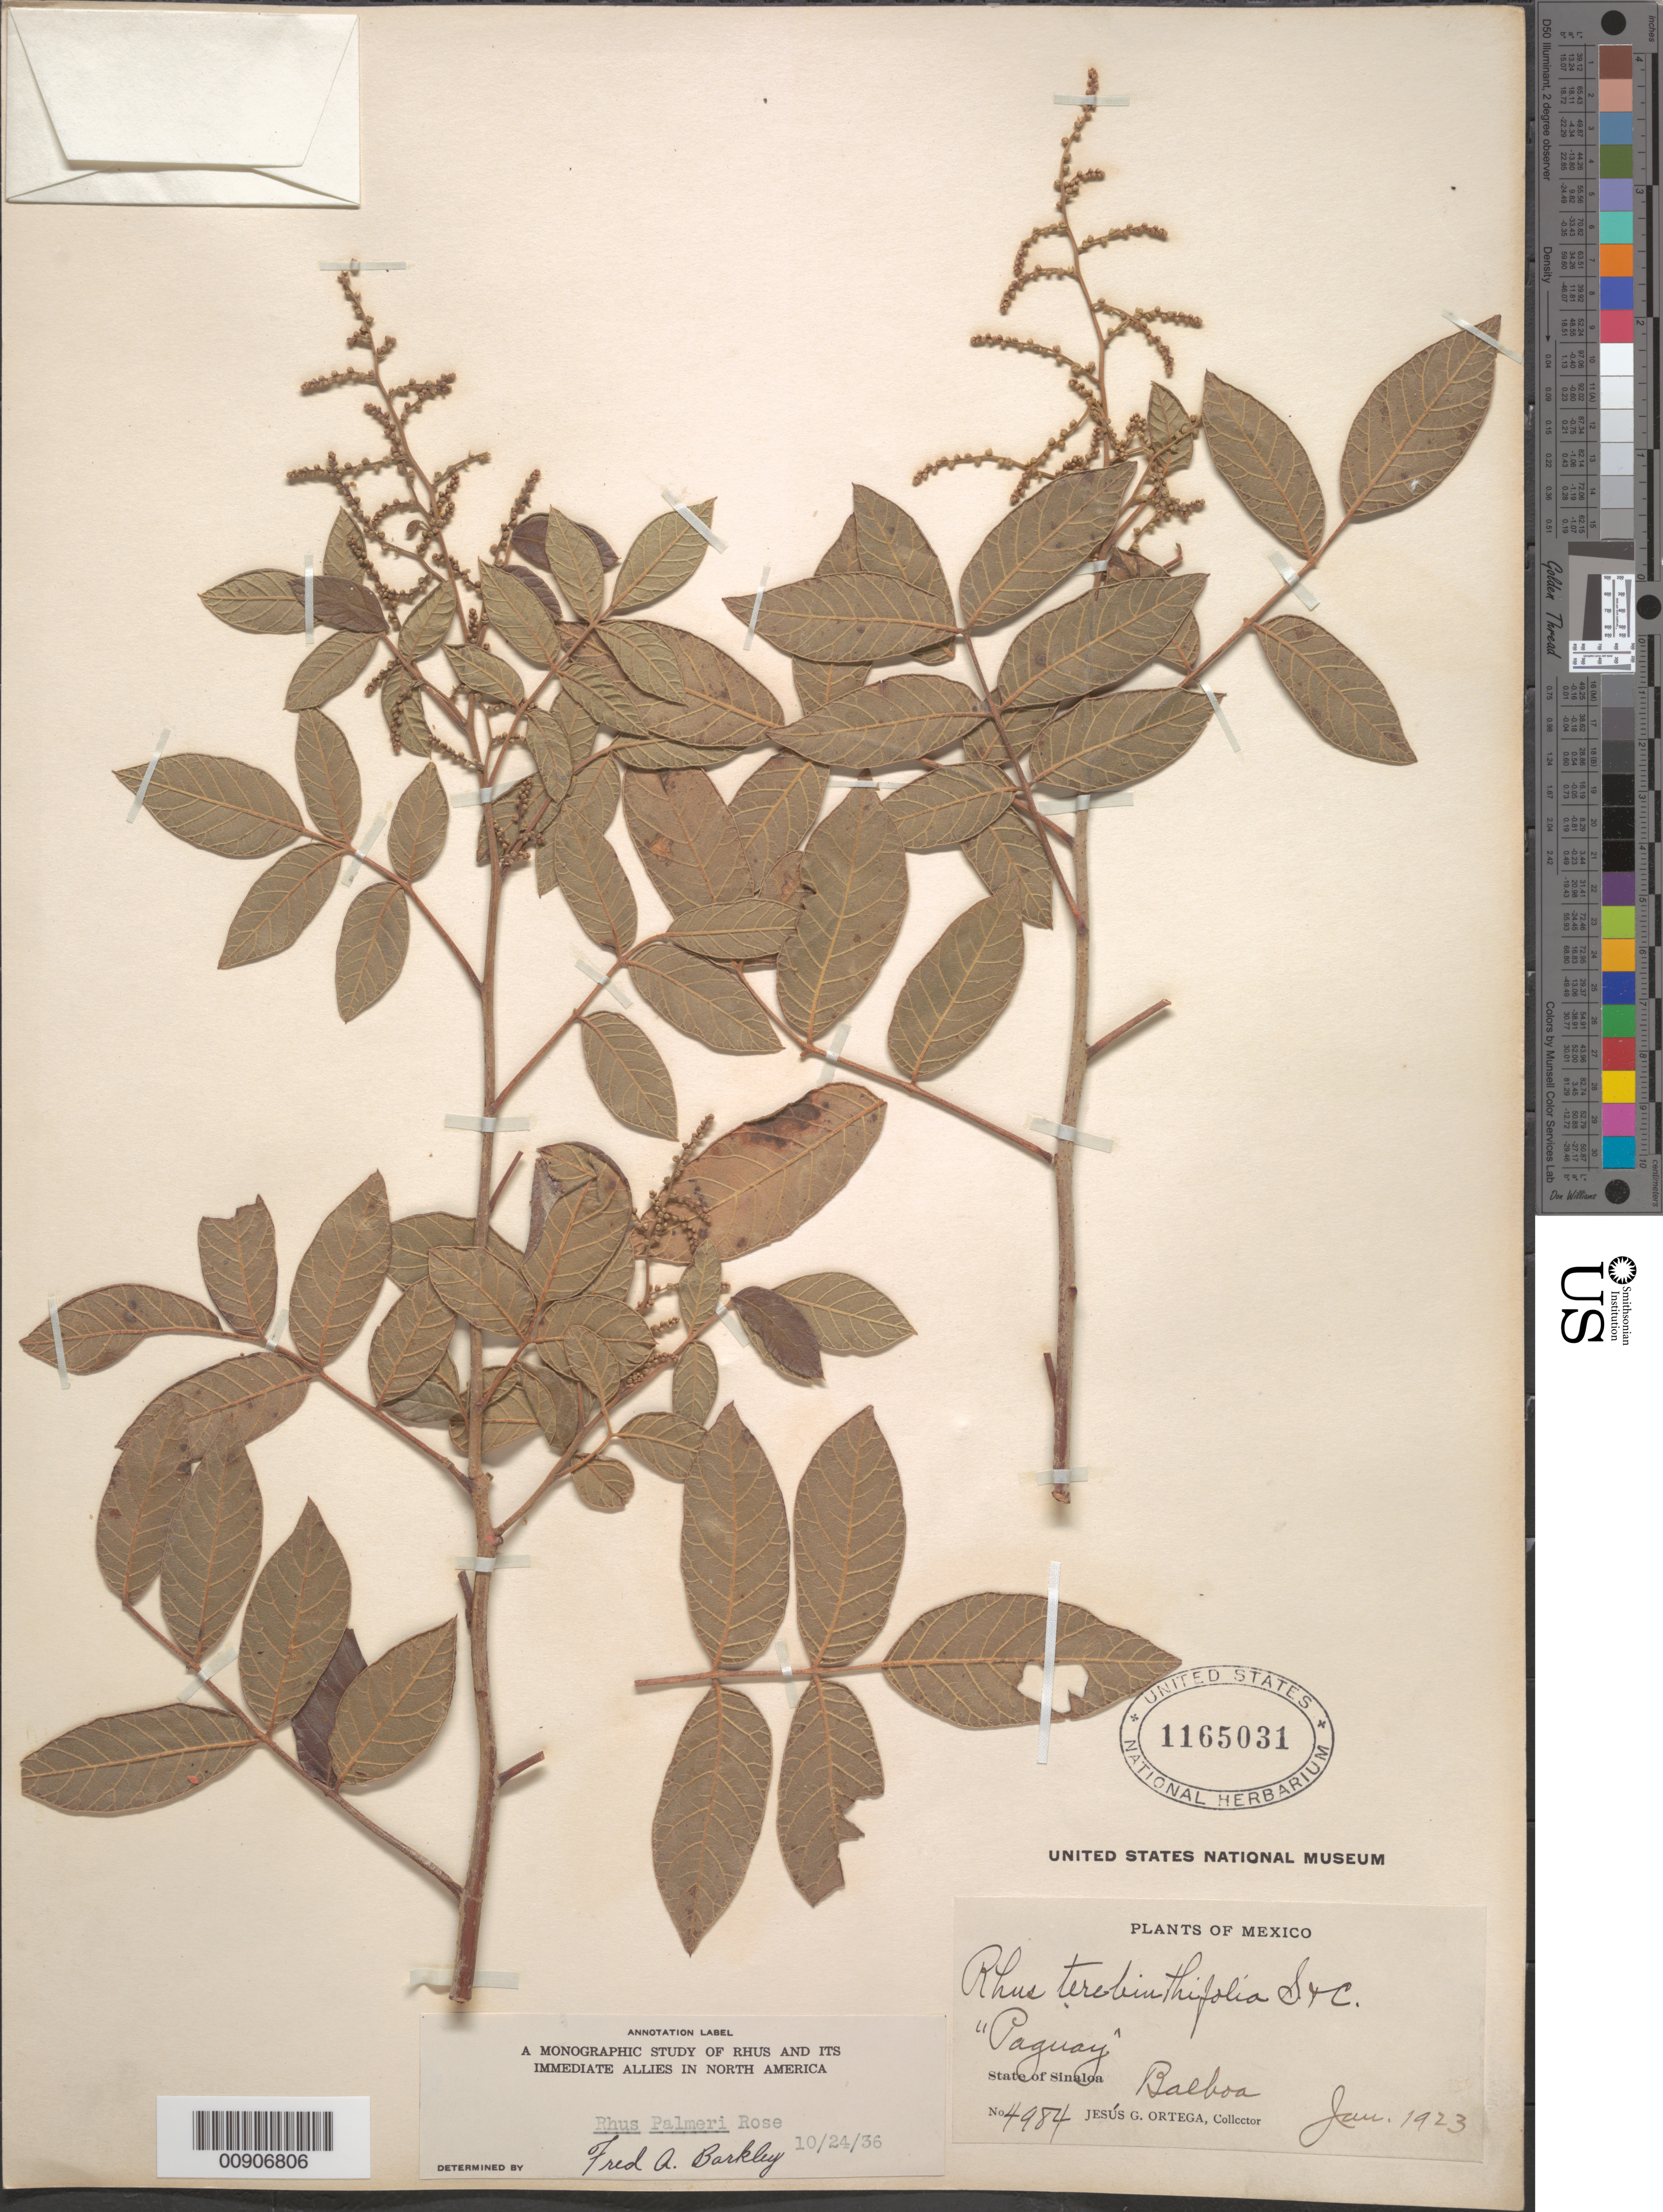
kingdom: Plantae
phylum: Tracheophyta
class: Magnoliopsida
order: Sapindales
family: Anacardiaceae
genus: Rhus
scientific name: Rhus palmeri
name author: Rose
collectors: J. Ortega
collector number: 4984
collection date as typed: Jan 1923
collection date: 1923-01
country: Mexico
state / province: Sinaloa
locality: Balboa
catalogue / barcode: US 1165031